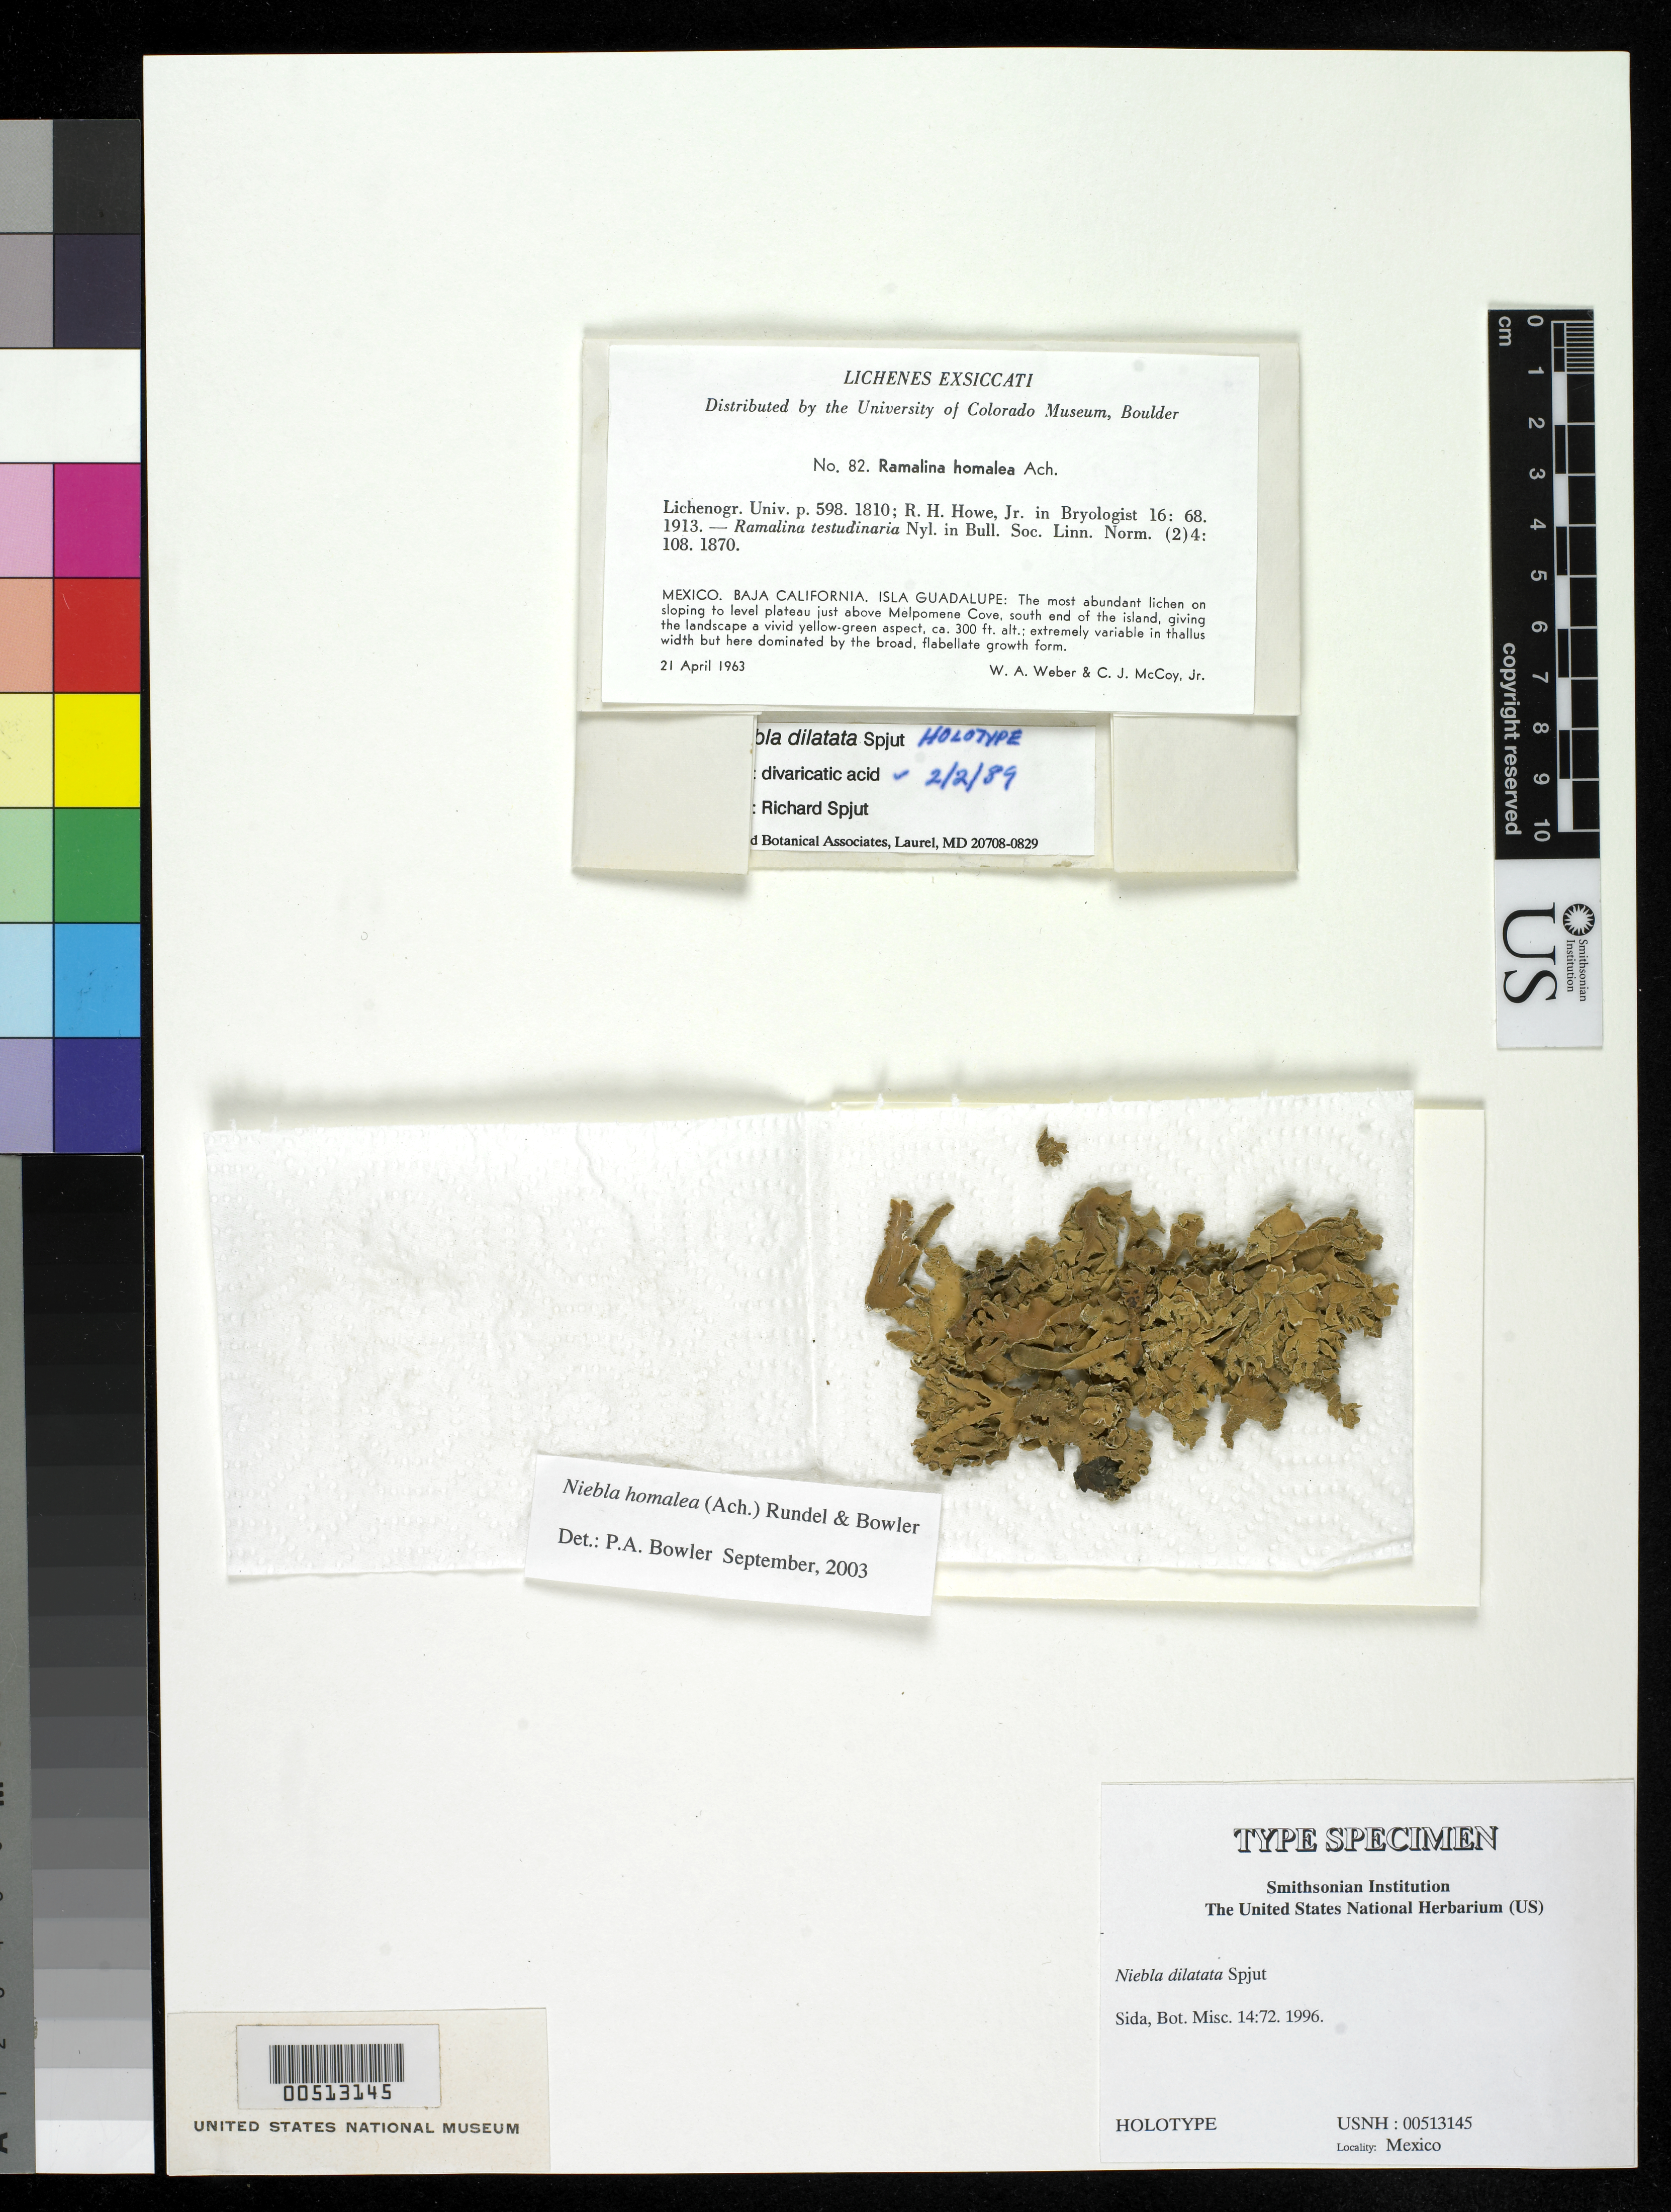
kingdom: Fungi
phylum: Ascomycota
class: Lecanoromycetes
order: Lecanorales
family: Ramalinaceae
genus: Niebla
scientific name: Niebla dilatata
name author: Spjut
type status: Holotype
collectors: W. A. Weber & C. McCoy Jr.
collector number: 82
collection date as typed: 21 Apr 1963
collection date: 1963-04-21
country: Mexico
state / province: Baja California Norte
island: Guadalupe Island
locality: Sloping to level plateau just above Melpomene Cove, S end of island.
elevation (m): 91